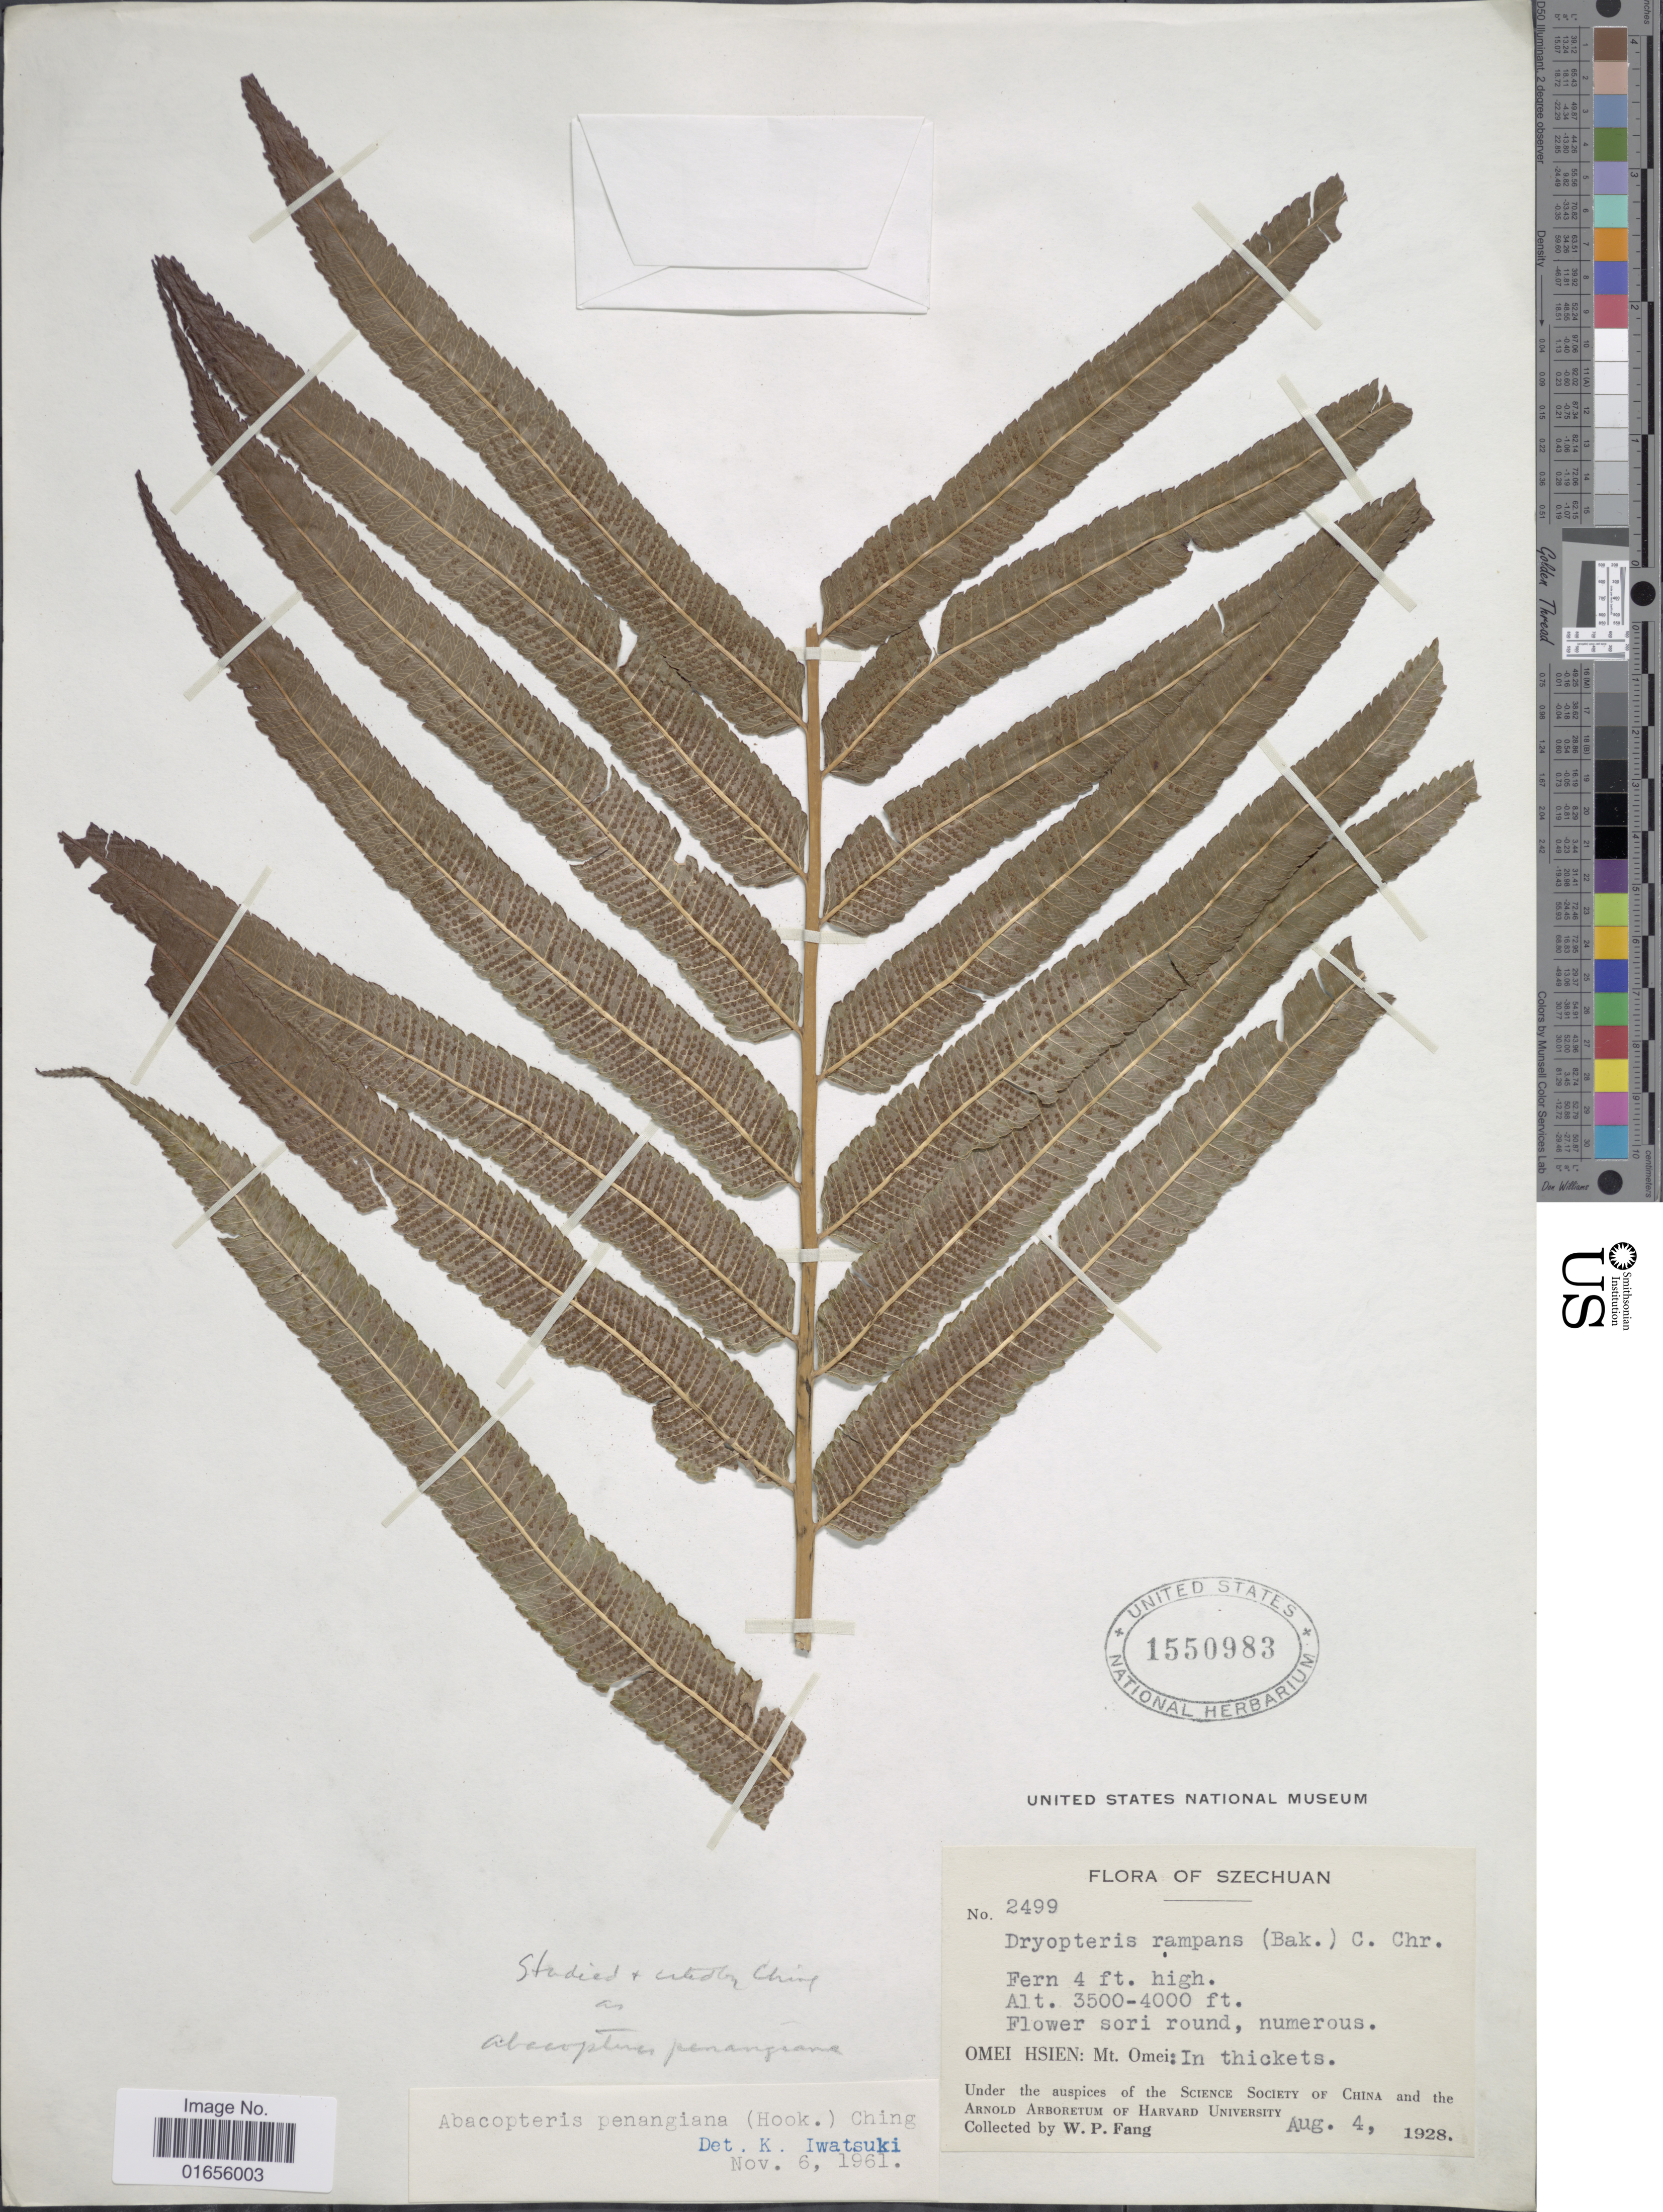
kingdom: Plantae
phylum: Tracheophyta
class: Polypodiopsida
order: Polypodiales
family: Thelypteridaceae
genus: Pronephrium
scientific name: Pronephrium penangiana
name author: (Hook.) Holttum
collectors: W. P. Fang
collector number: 2499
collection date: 1928-08-04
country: China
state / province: Sichuan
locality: Szechuan, Omei Hsien: Mt. Omei: in thickets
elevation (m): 1067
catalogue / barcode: US 1550983